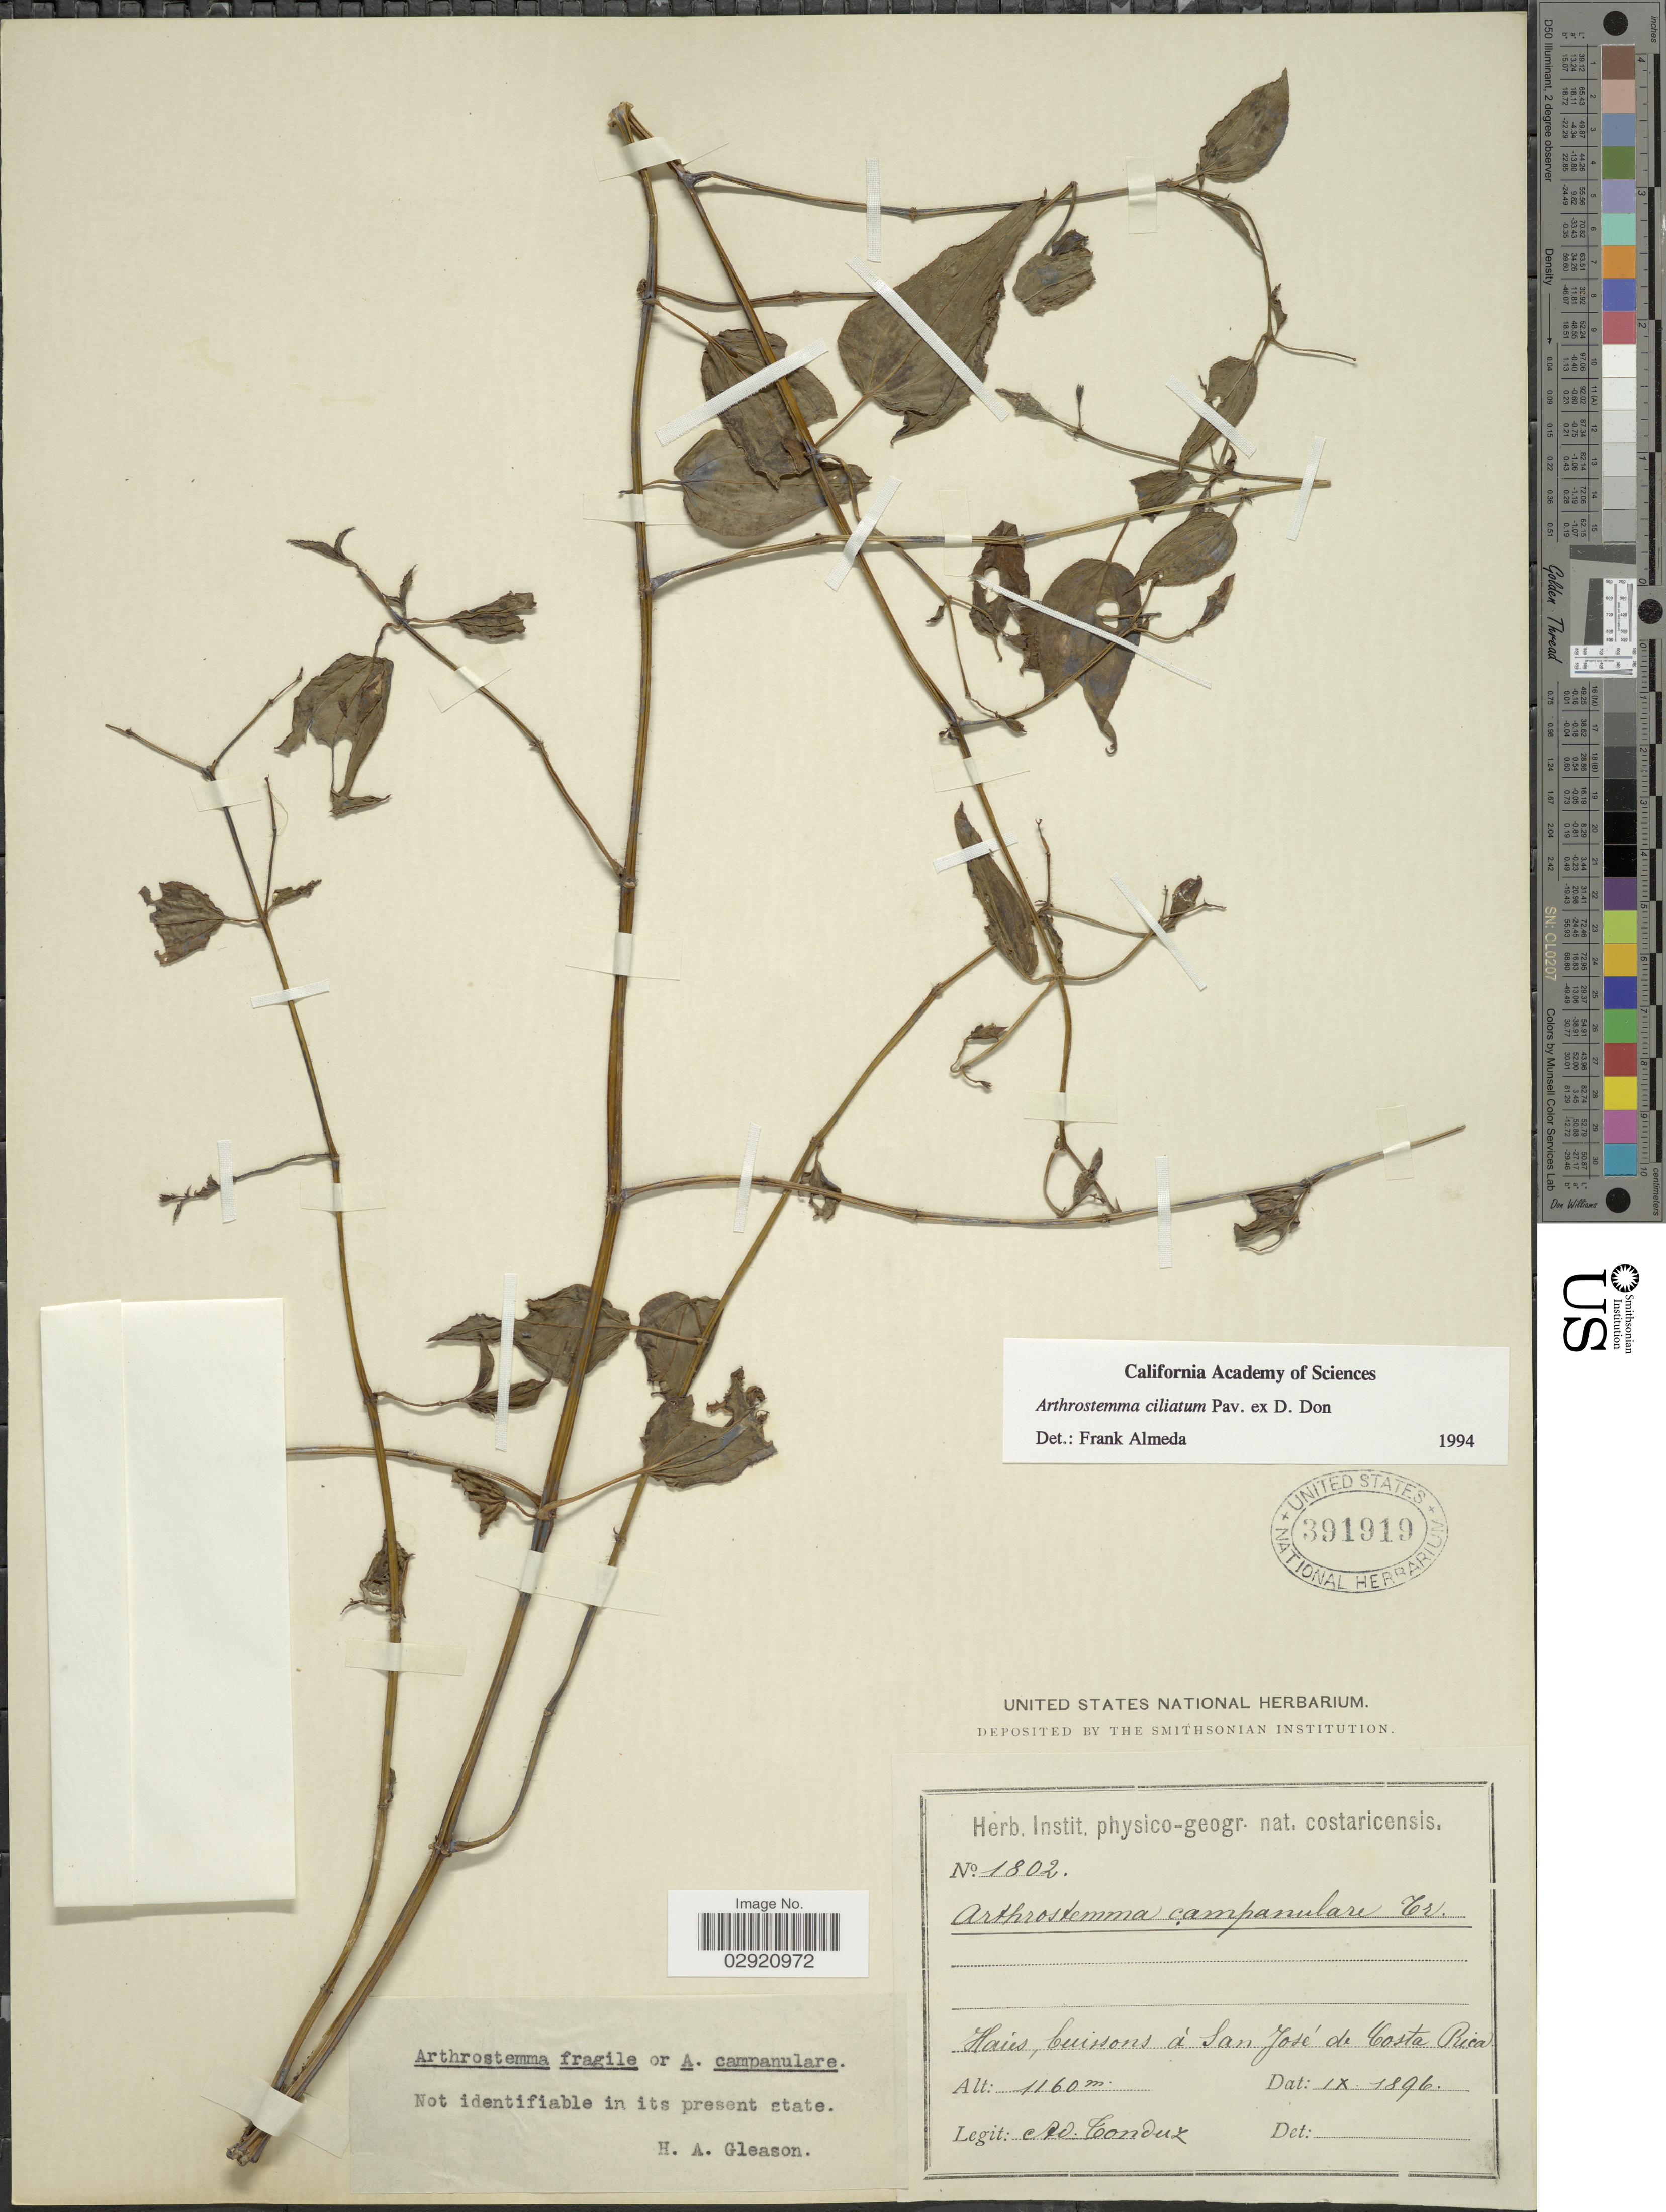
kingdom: Plantae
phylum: Tracheophyta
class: Magnoliopsida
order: Myrtales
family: Melastomataceae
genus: Arthrostemma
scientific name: Arthrostemma ciliatum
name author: Pav. ex D. Don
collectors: A. Tonduz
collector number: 1802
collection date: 1896-09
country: Costa Rica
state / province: San José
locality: Haies, buissons à San José de Costa Rica.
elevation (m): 1160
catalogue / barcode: US 391919